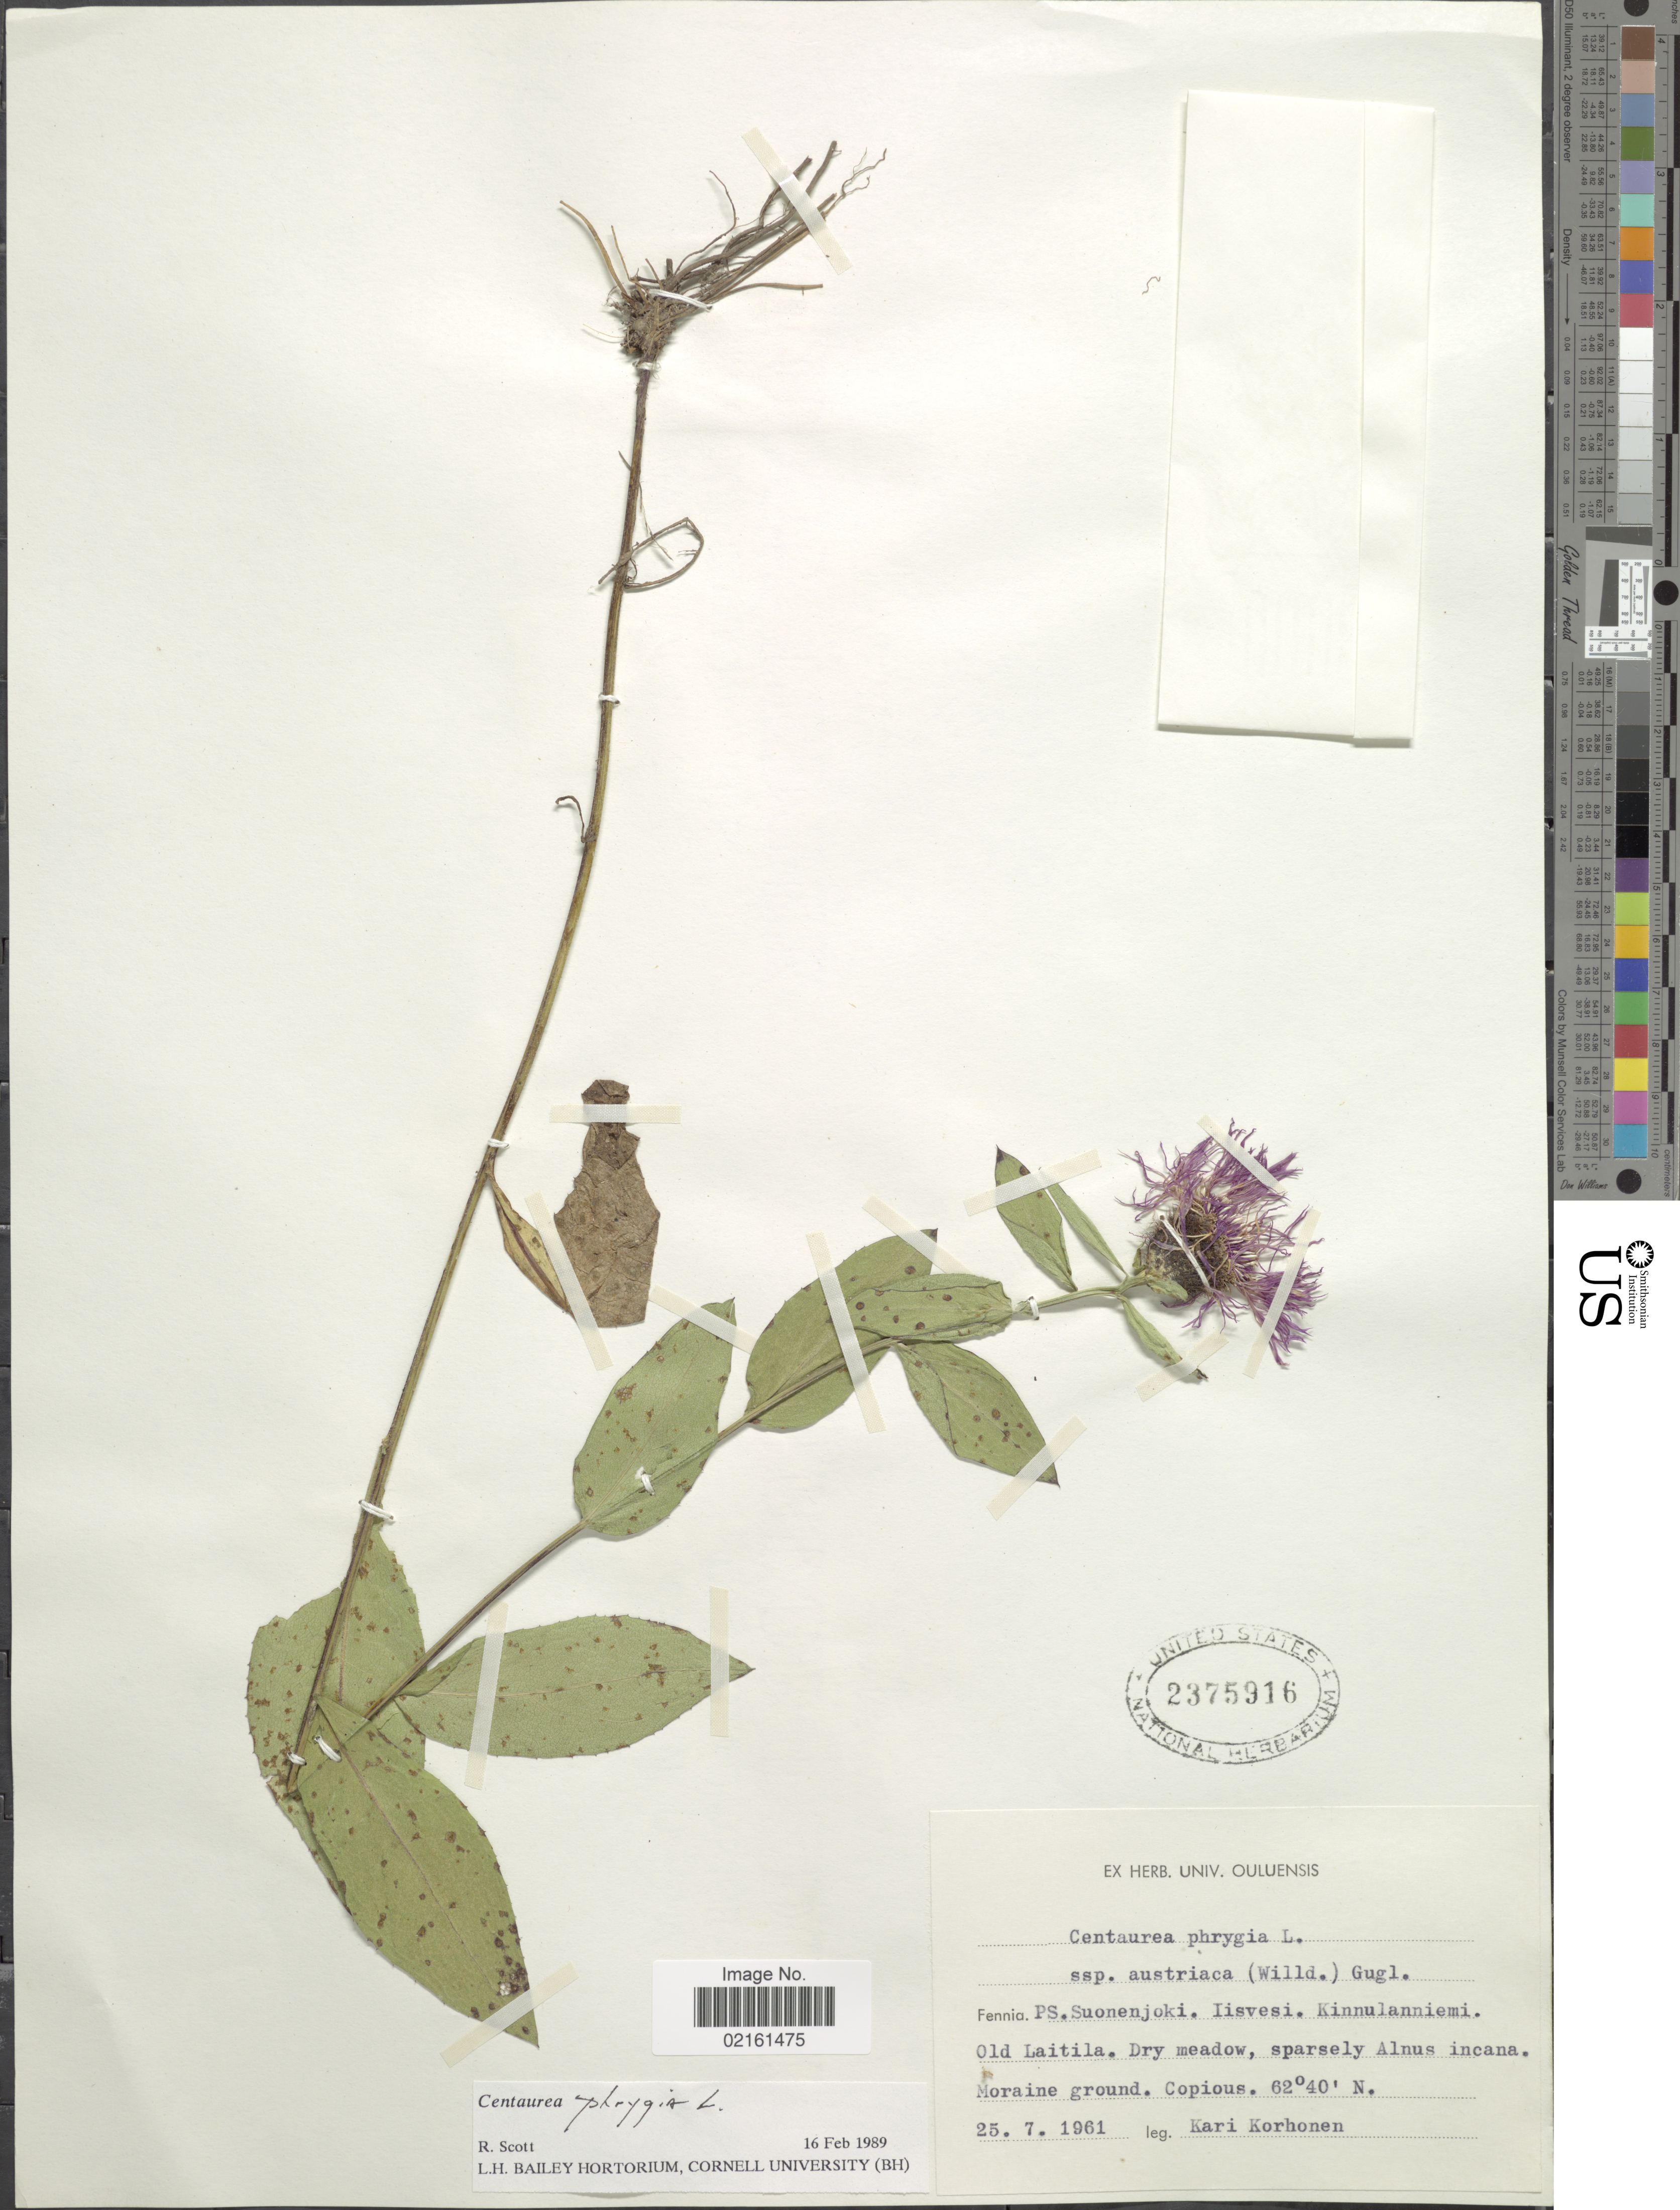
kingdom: Plantae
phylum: Tracheophyta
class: Magnoliopsida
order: Asterales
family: Asteraceae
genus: Centaurea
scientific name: Centaurea phrygia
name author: L.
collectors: K. Korhonen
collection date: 1961-07-25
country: Finland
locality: Fennia, PS., Suonenjoki, Lisvesi, Kinnulanniemi, Old Laitila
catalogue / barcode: US 2375916